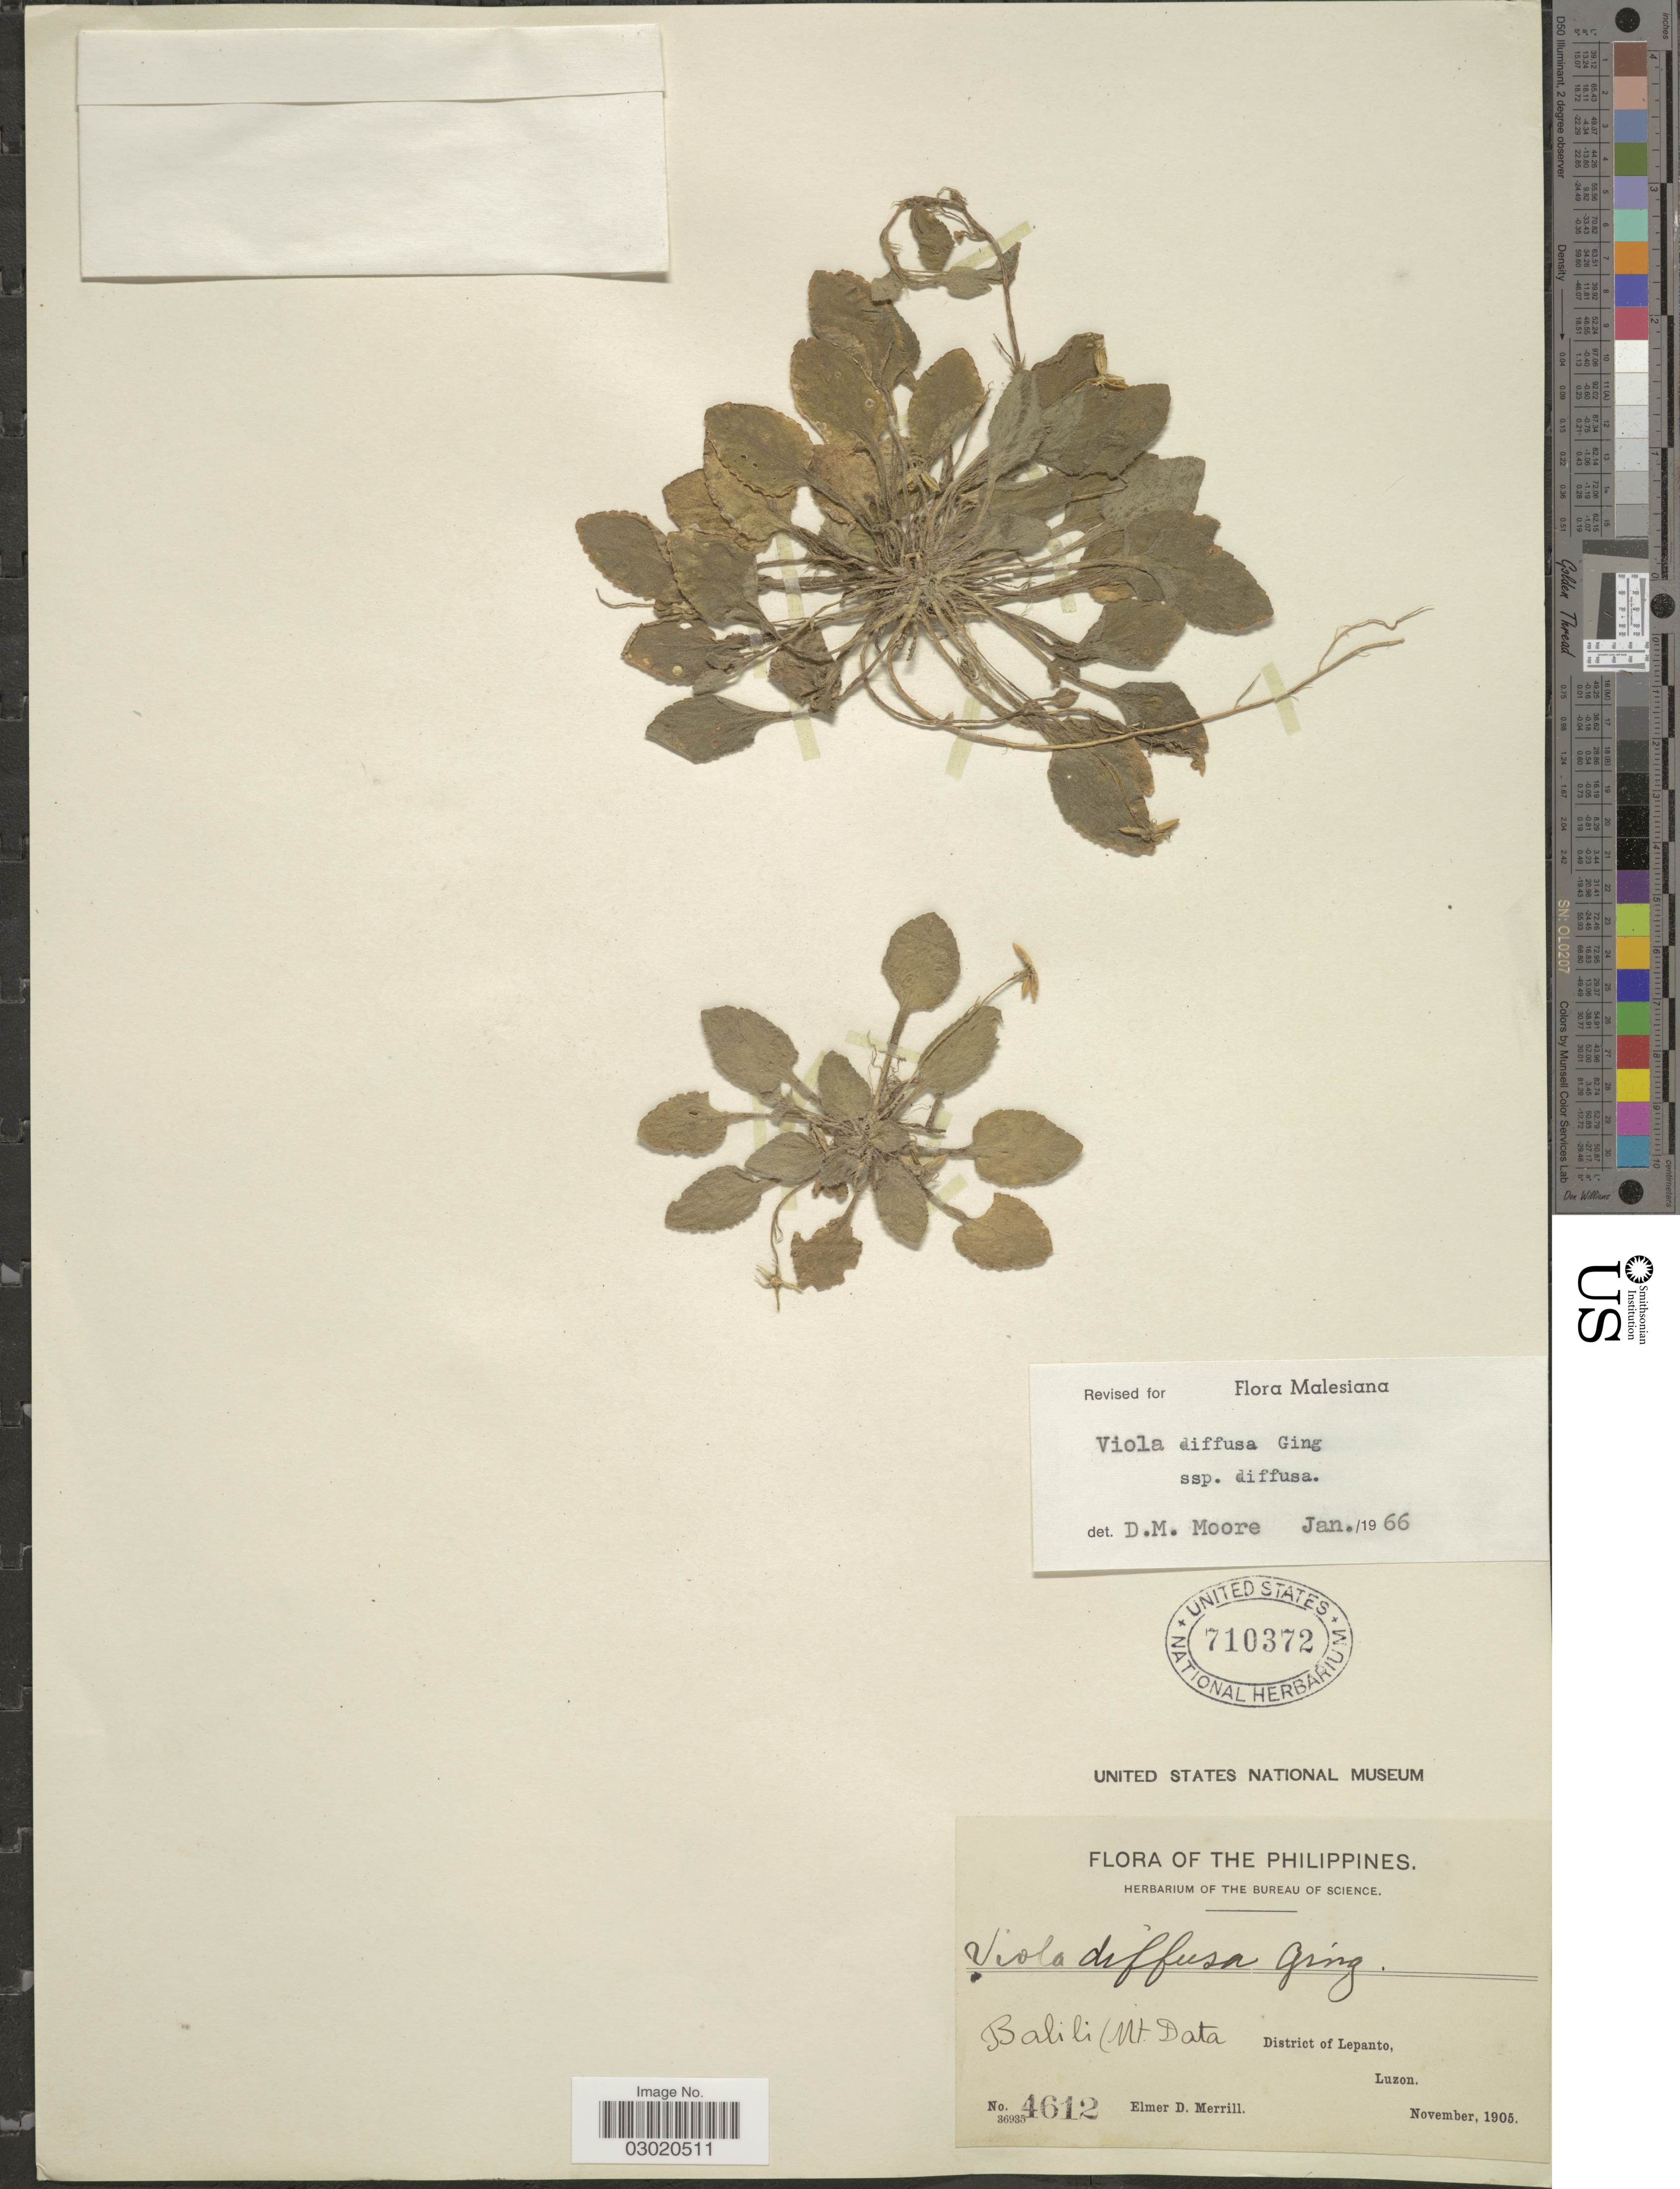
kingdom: Plantae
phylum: Tracheophyta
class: Magnoliopsida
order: Malpighiales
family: Violaceae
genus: Viola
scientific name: Viola diffusa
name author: Ging.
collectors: E. D. Merrill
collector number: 4612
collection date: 1905-11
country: Philippines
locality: Balili (Mt. Data, District of Lepanto, Luzon.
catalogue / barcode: US 710372